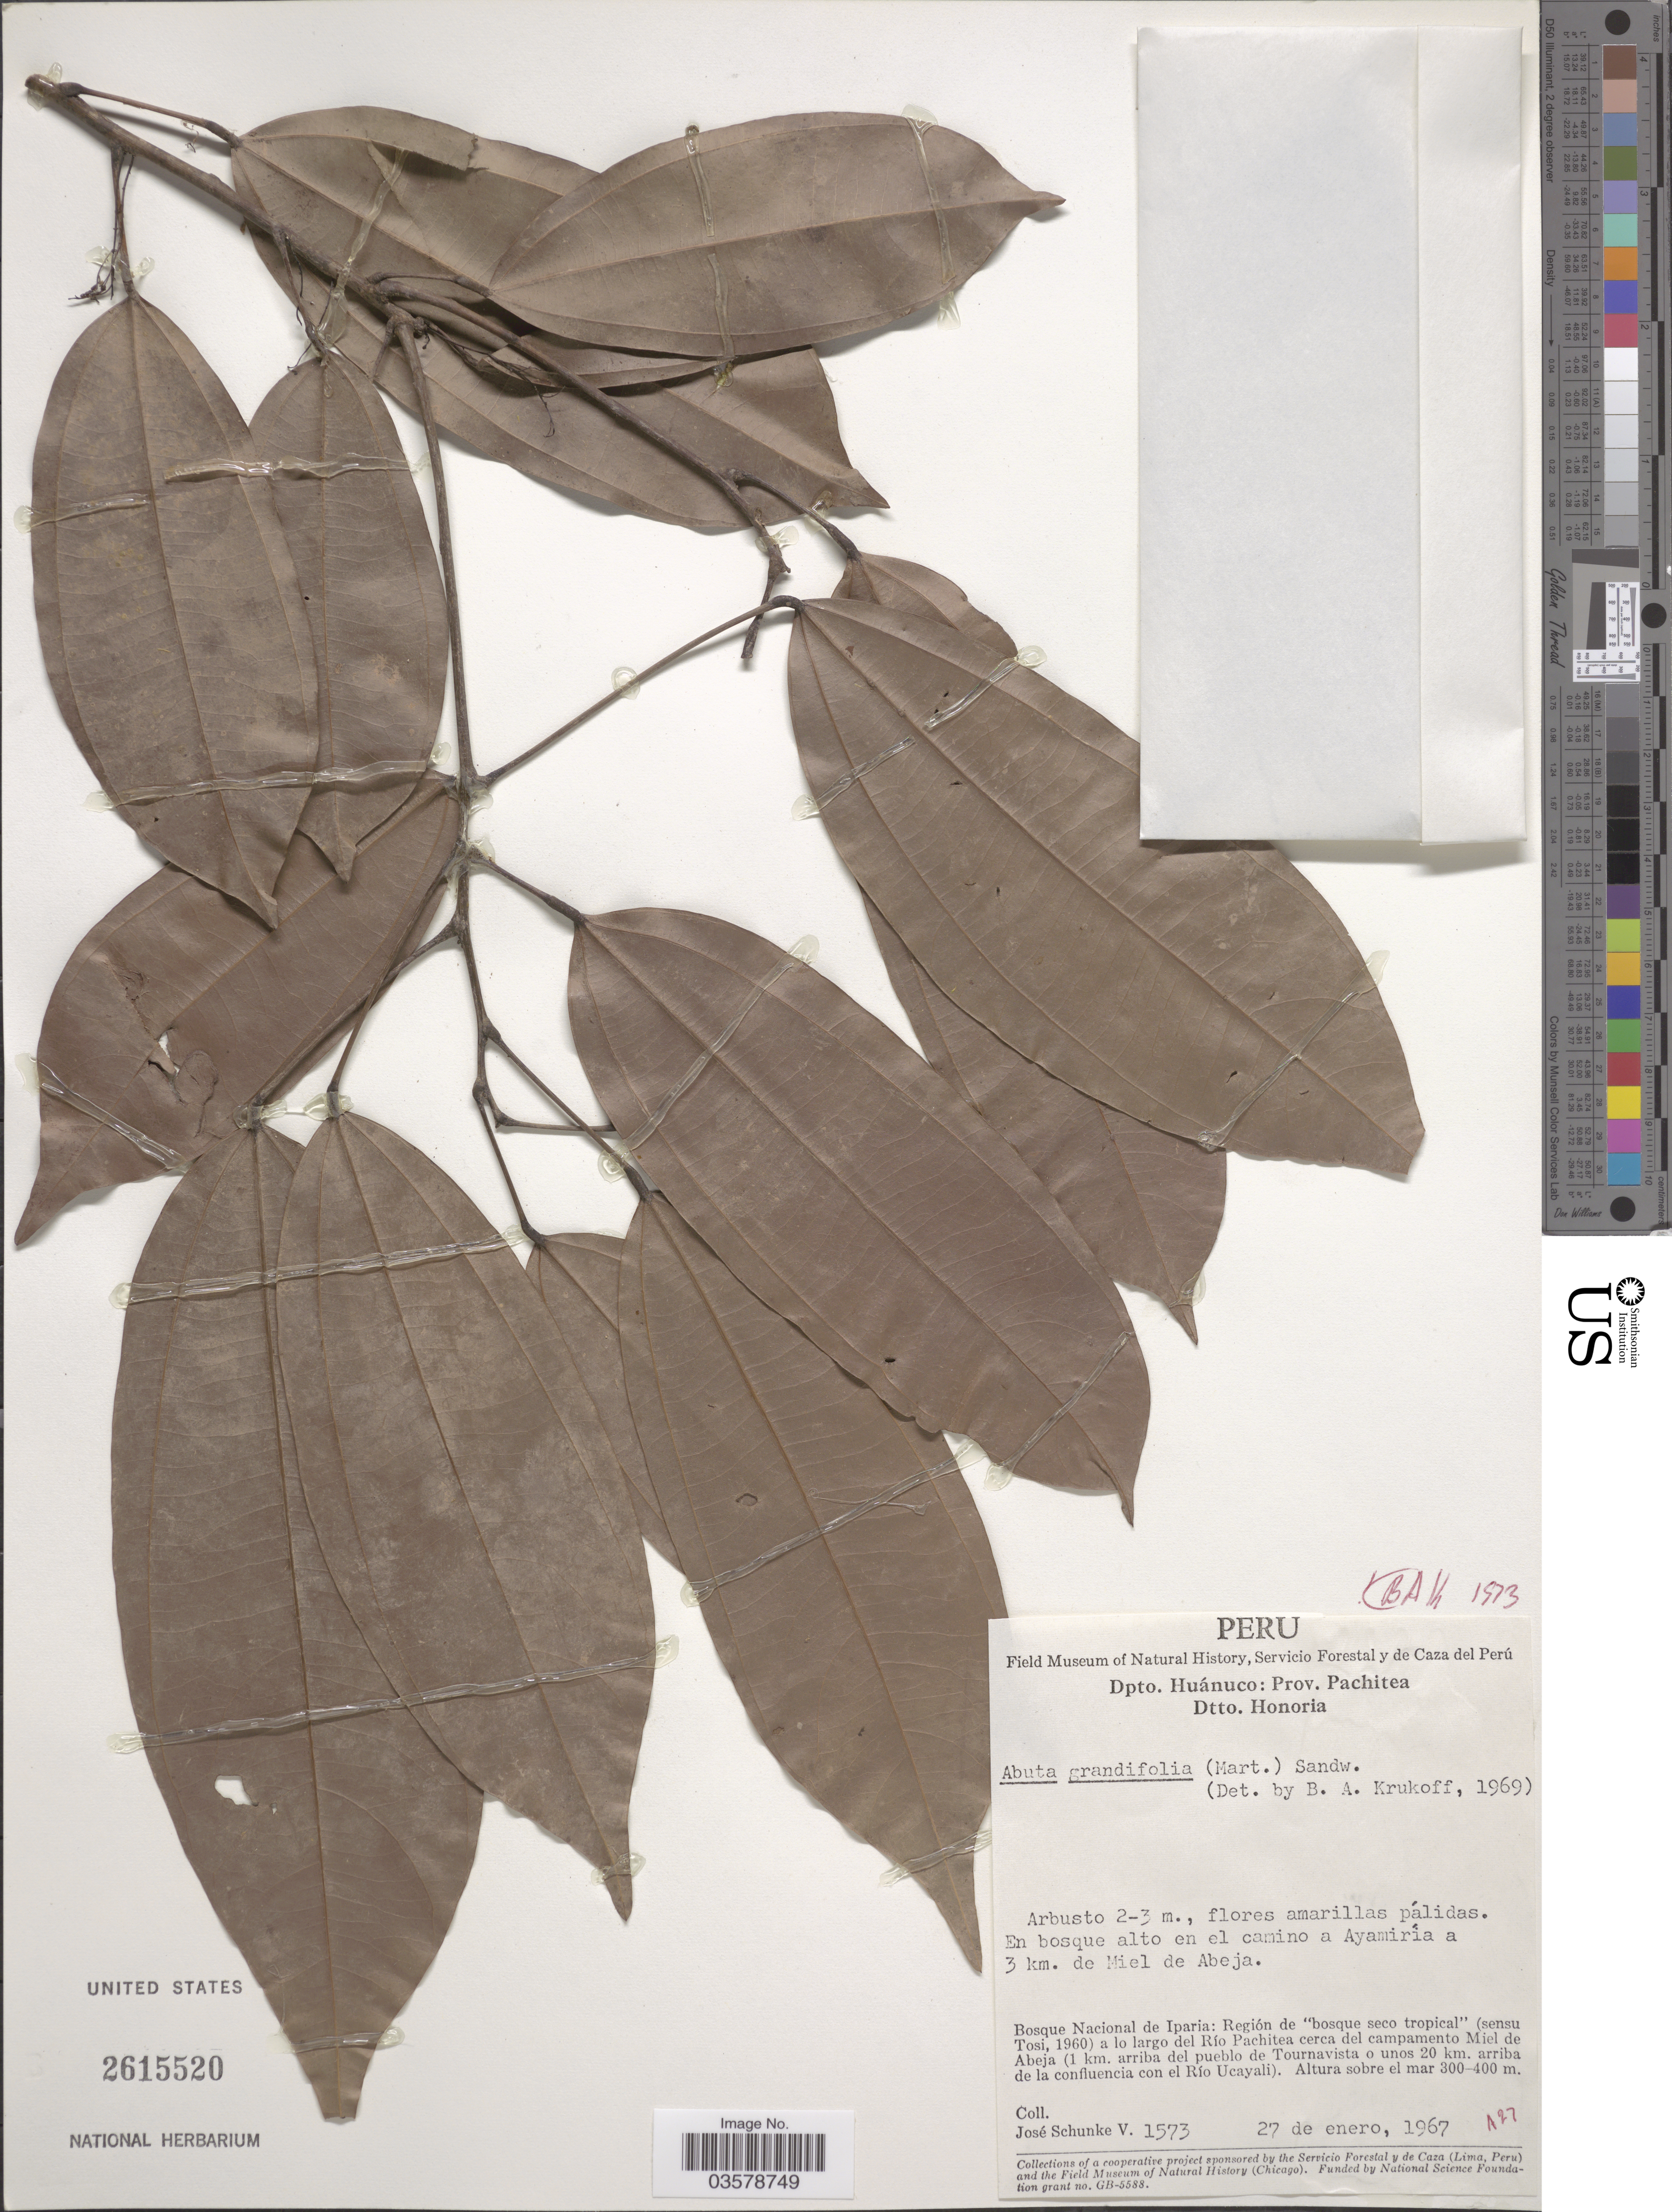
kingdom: Plantae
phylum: Tracheophyta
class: Magnoliopsida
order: Ranunculales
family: Menispermaceae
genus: Abuta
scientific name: Abuta grandifolia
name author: (Mart.) Sandwith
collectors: J. Schunke Vigo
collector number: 1573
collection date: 1967-01-27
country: Peru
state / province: Huánuco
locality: Dpto. Huánuco: Prov. Pachitea. Dtto Honoria. En bosque alto en el camino a Ayamiría a 3 km. de Miel de Abeja. Bosque Nacional de Iparia: Región de "bosque seco tropica" (sensu Tosi, 1960) a lo largo del Río Pachitea cerca del campamento Miel de Abeja (1 km. arriba del pueblo de Tournavista o unos 20 km. arriba de la confluencia con el Río Ucayali).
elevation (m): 300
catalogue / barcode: US 2615520